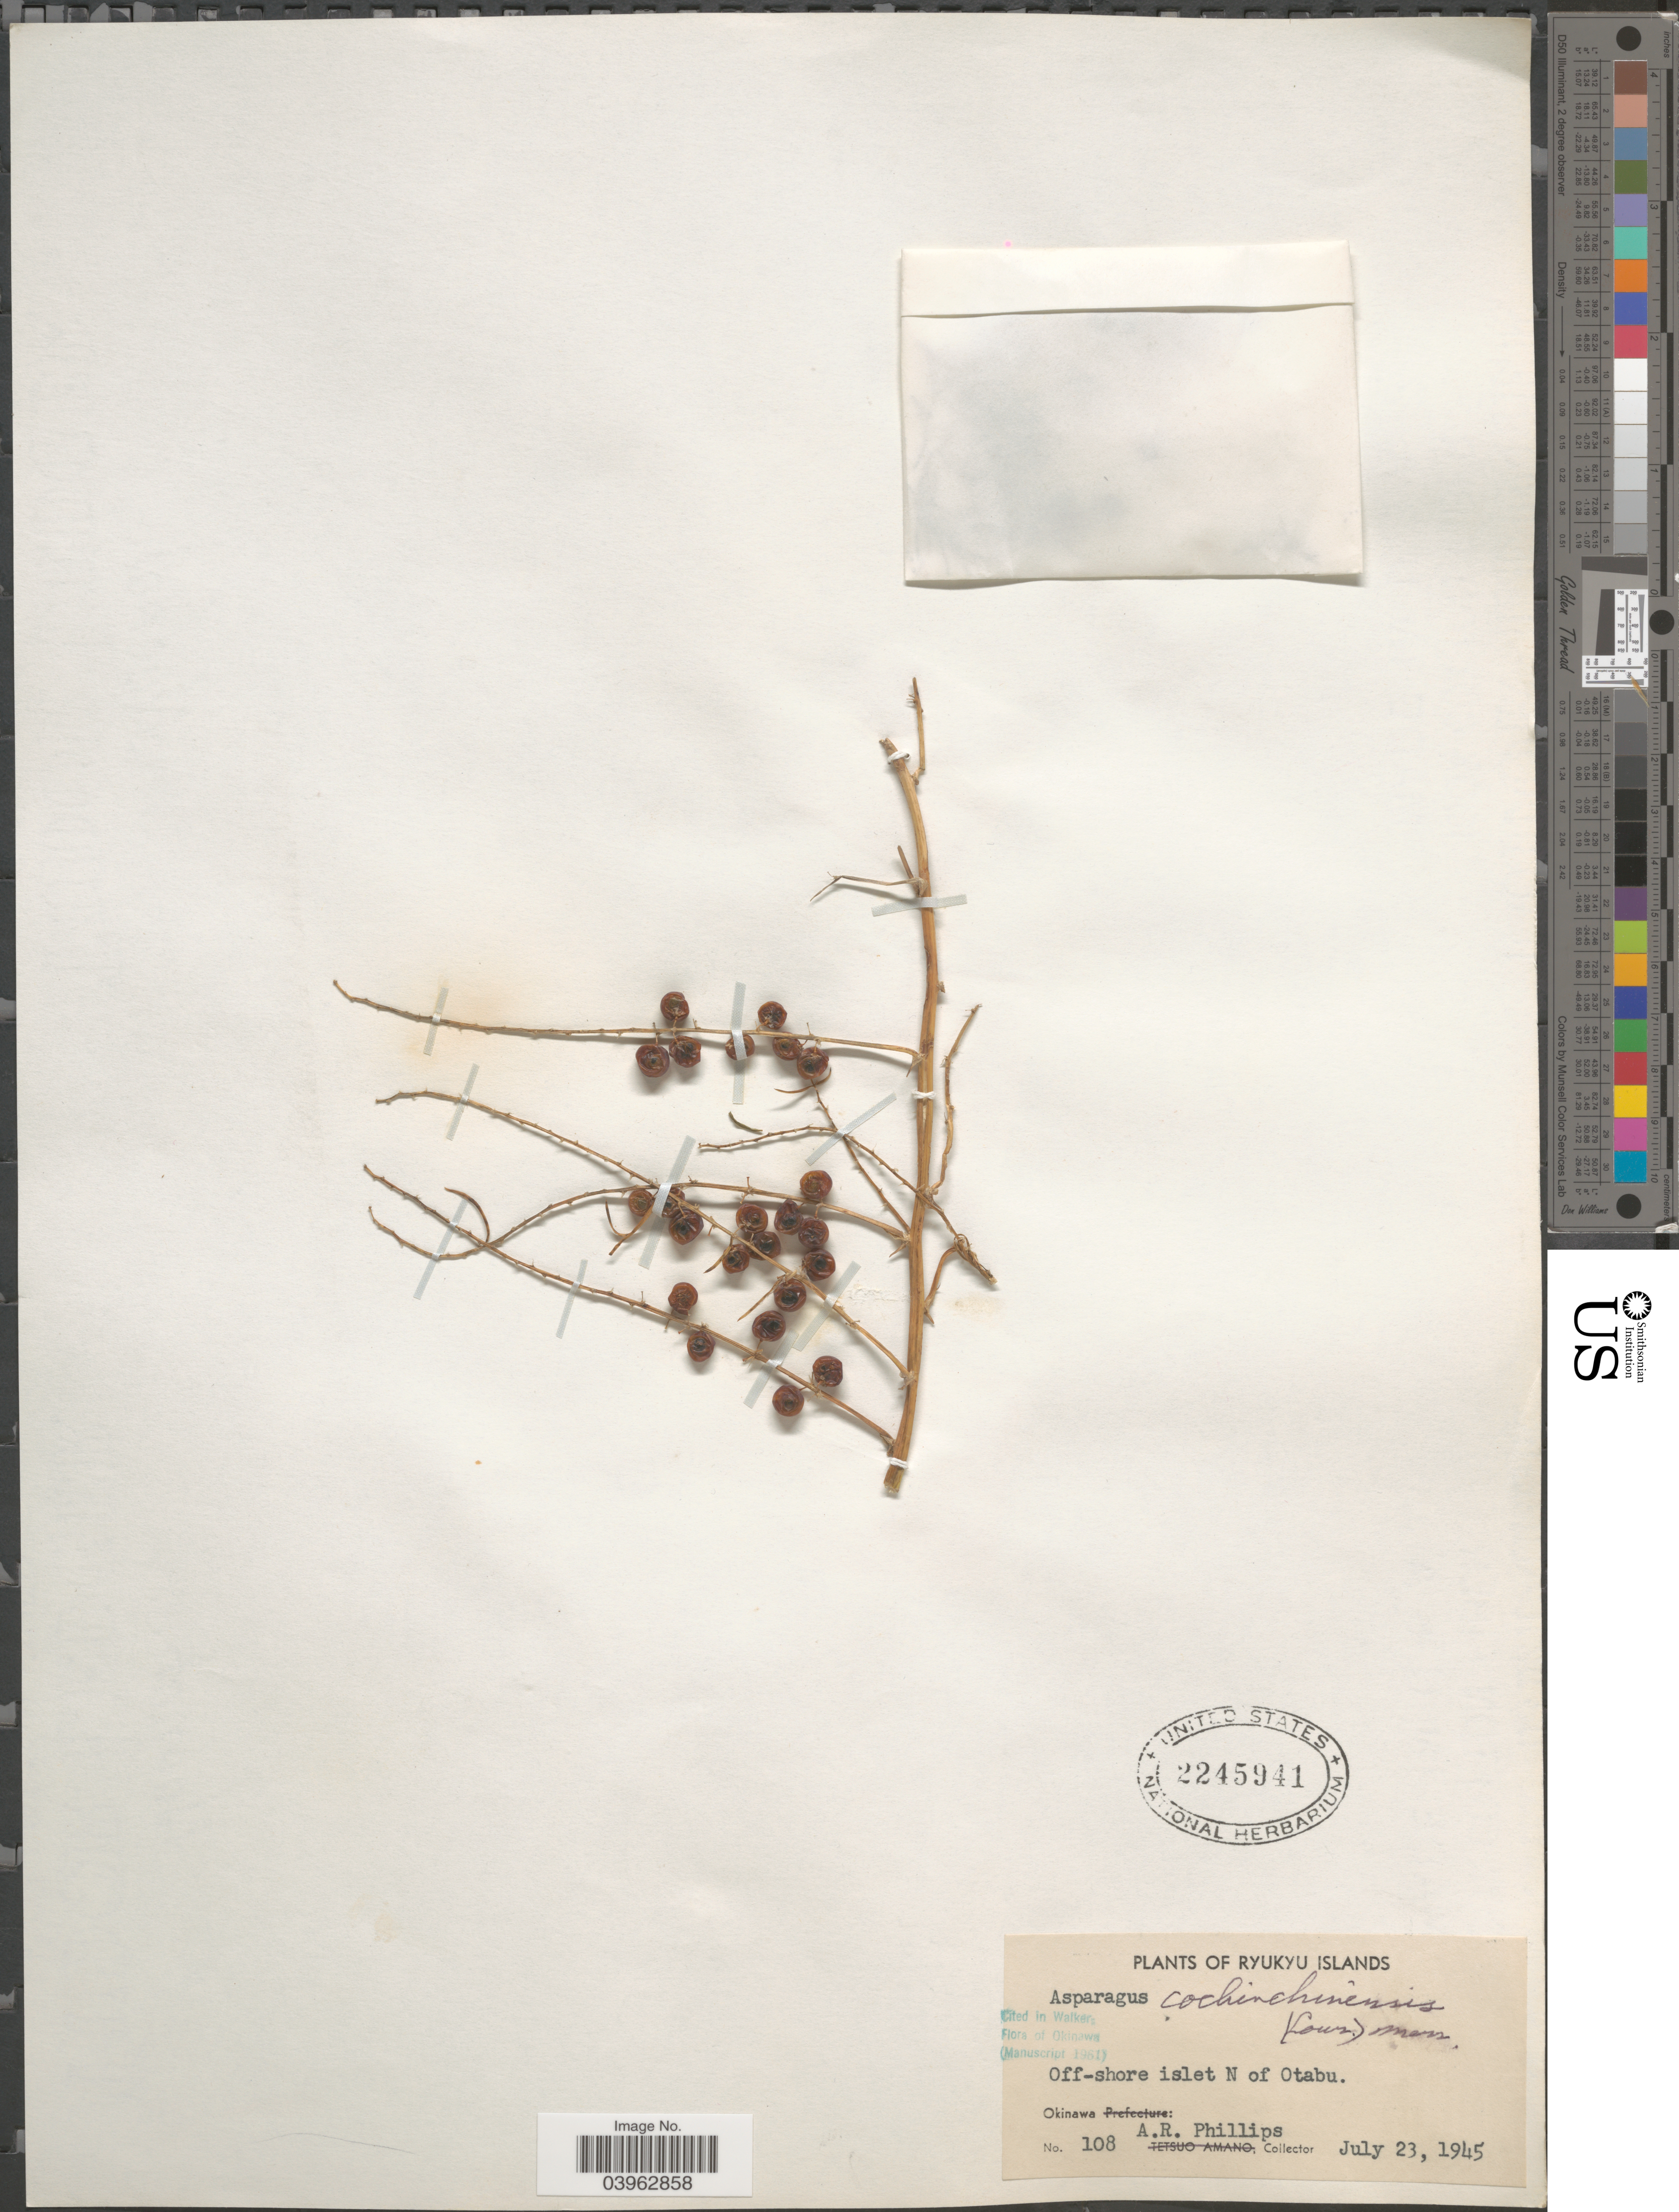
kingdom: Plantae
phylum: Tracheophyta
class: Liliopsida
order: Asparagales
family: Asparagaceae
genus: Asparagus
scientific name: Asparagus cochinchinensis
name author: (Lour.) Merr.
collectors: A. R. Phillips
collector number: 108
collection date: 1945-07-23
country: Japan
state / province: Okinawa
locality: Ryukyu Islands. Off-shore islet N of Otabu. Okinawa.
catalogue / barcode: US 2245941